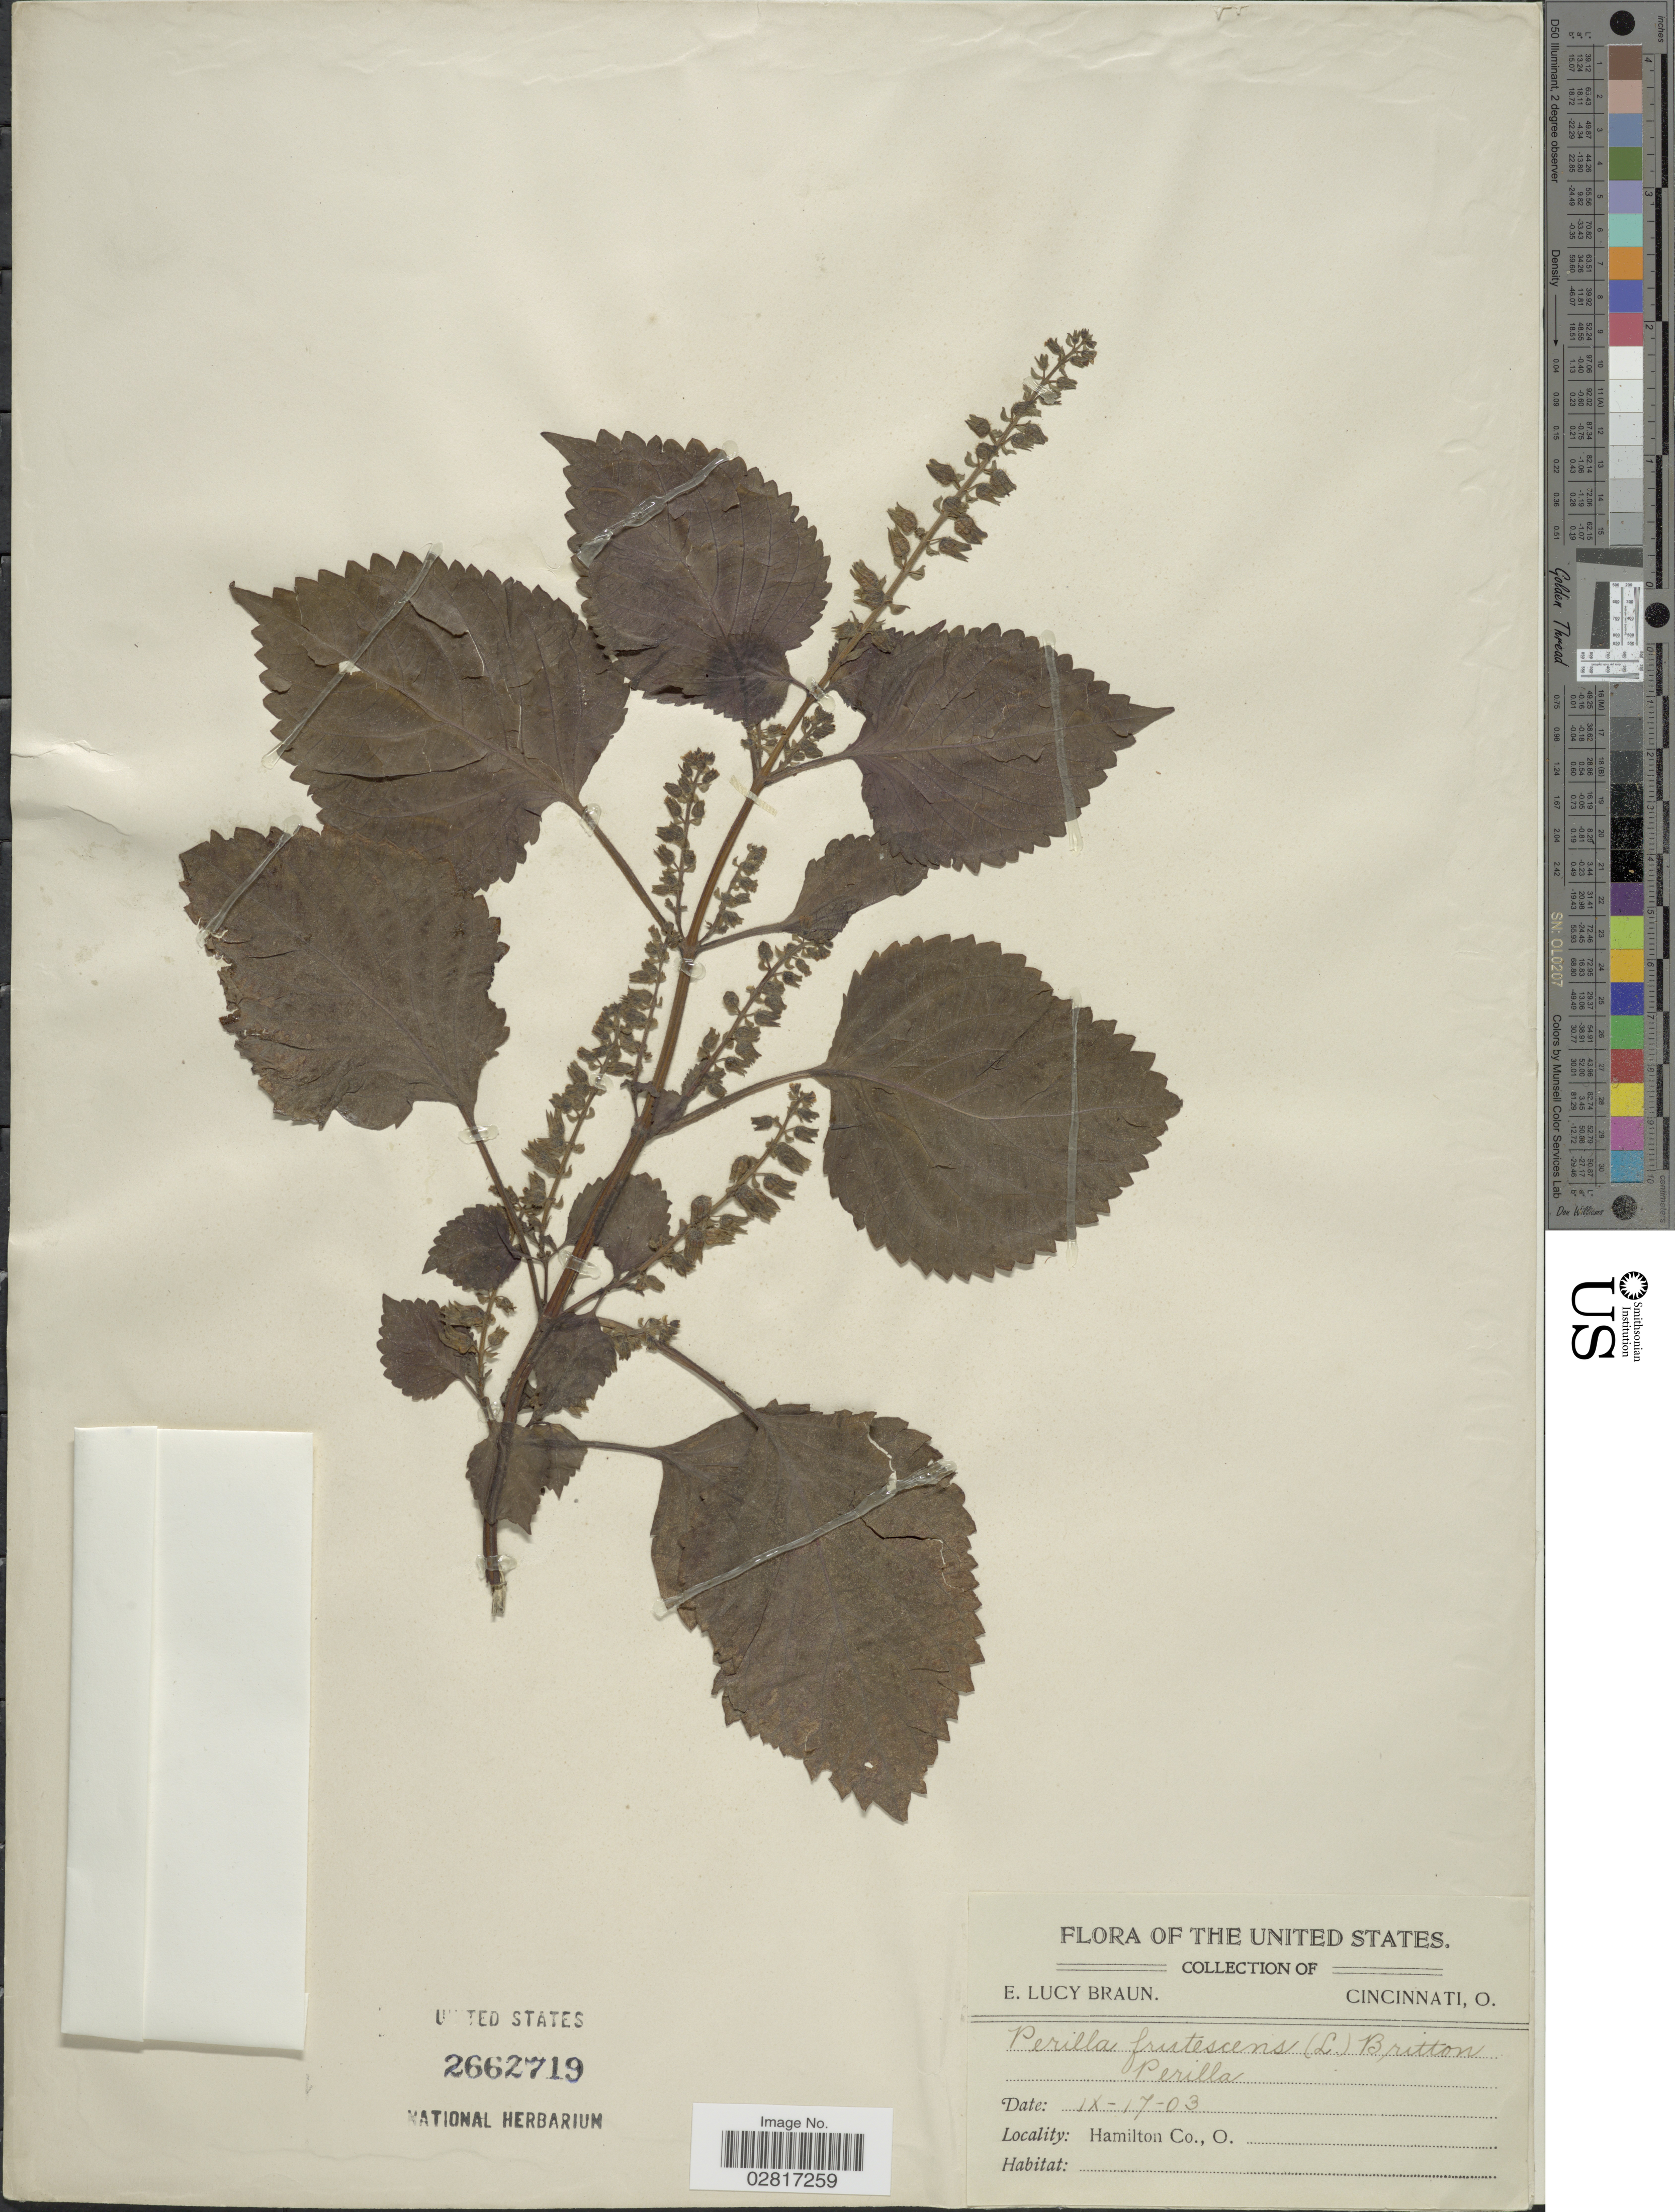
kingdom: Plantae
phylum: Tracheophyta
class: Magnoliopsida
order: Lamiales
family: Lamiaceae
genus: Perilla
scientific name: Perilla frutescens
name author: (L.) Britton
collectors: E. L. Braun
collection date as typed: Transcribed d/m/y: 17/9/3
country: United States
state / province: Ohio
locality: Hamilton Co.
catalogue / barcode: US 2662719